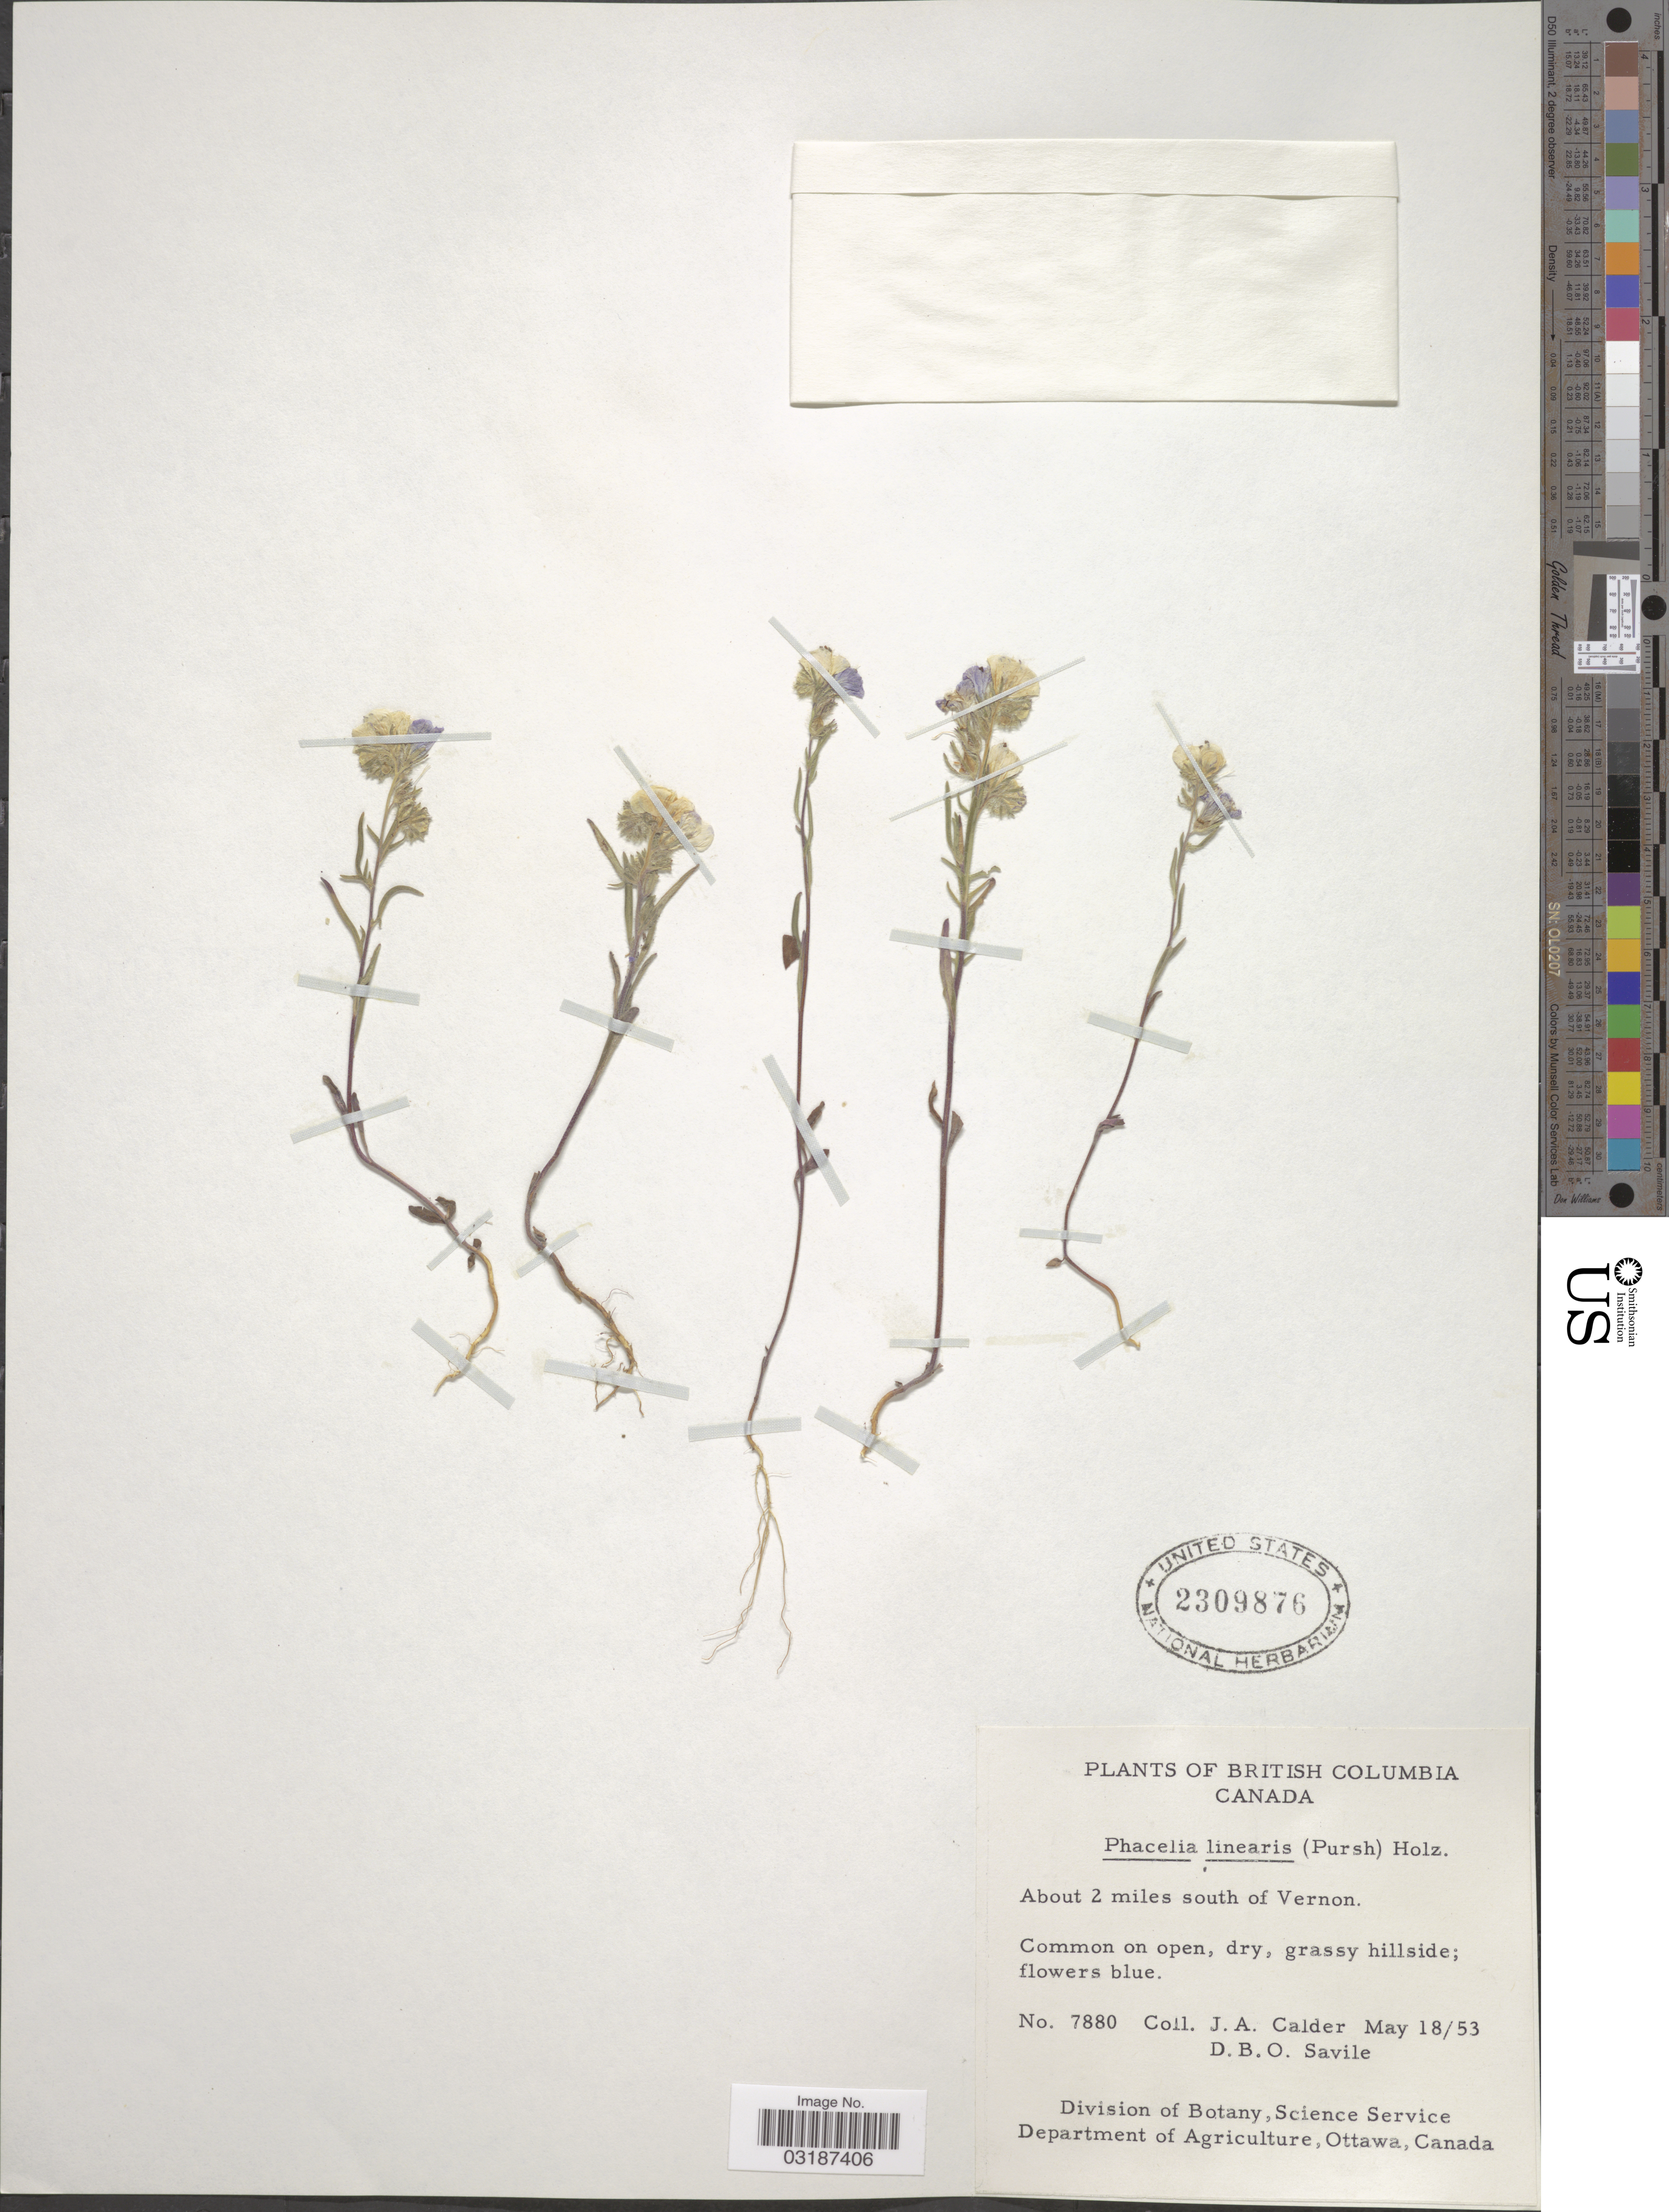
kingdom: Plantae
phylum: Tracheophyta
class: Magnoliopsida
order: Boraginales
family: Hydrophyllaceae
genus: Phacelia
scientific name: Phacelia linearis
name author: (Pursh) Holz.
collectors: J. A. Calder & D. Savile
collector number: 7880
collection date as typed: Transcribed d/m/y: 18/5/53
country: Canada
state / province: British Columbia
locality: About 2 miles south of Vernon.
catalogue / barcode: US 2309876